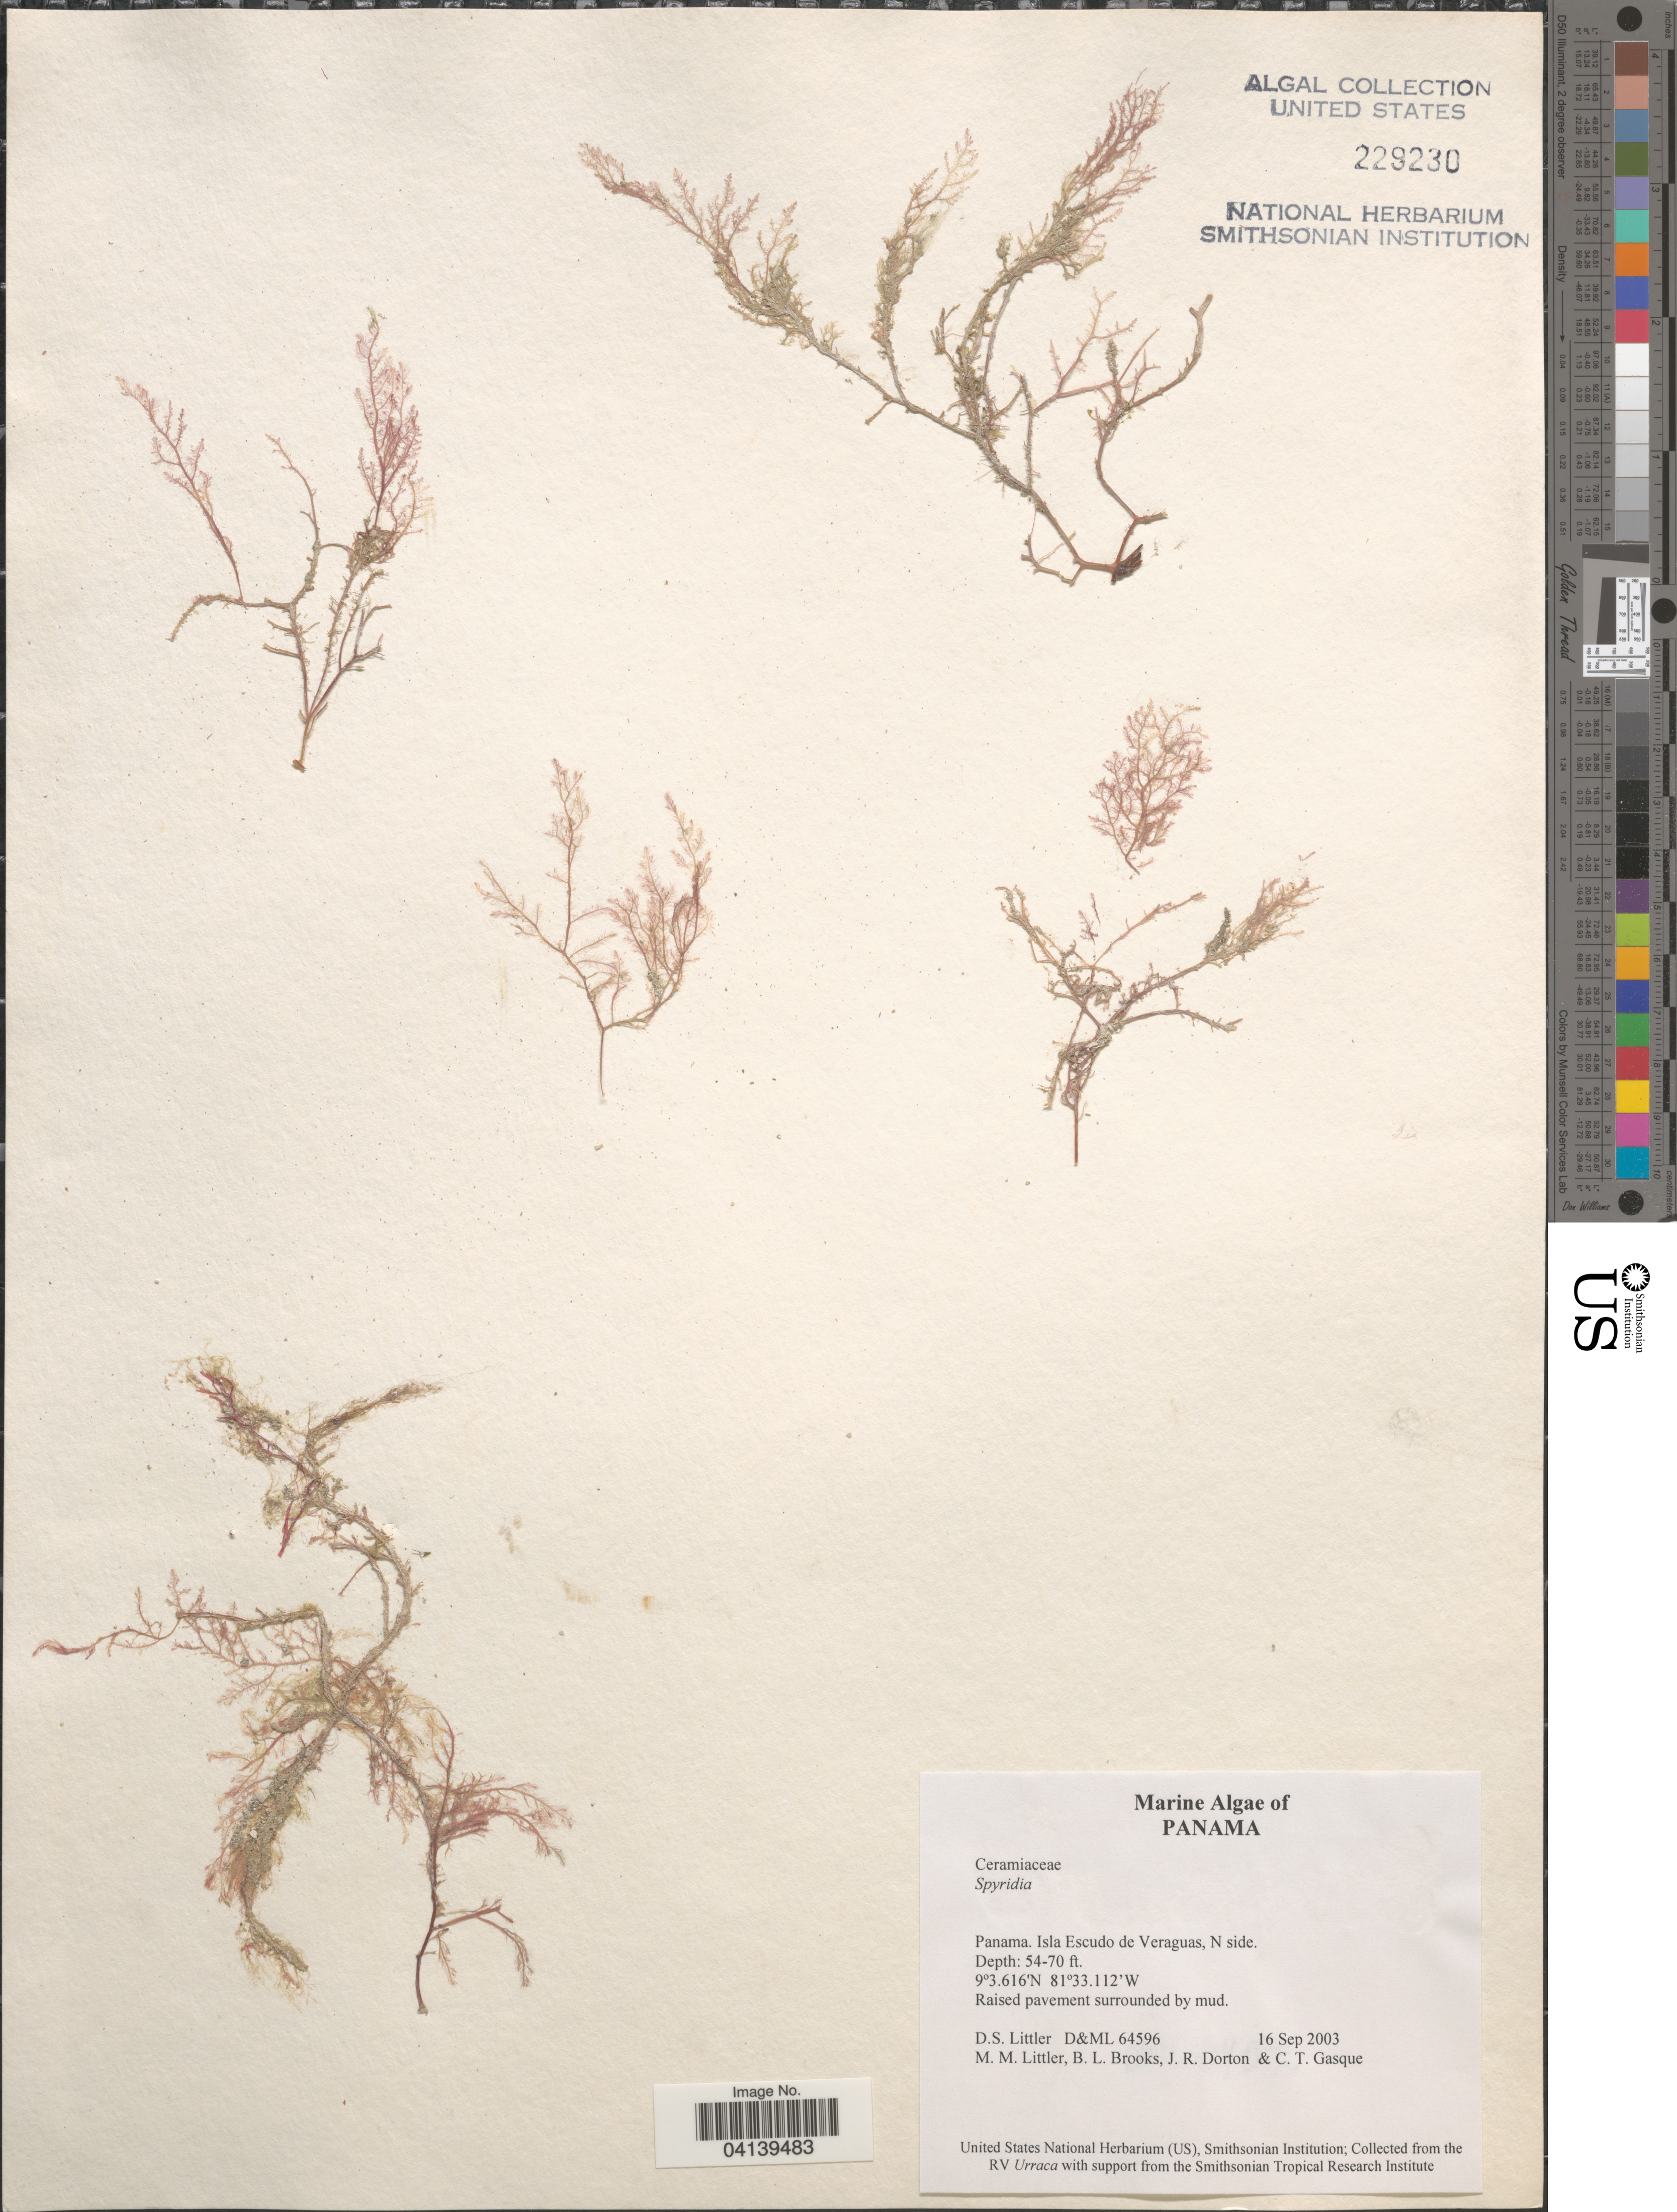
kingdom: Plantae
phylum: Rhodophyta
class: Florideophyceae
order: Ceramiales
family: Spyridiaceae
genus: Spyridia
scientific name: Spyridia sp.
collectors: D. S. Littler, B. Brooks, J. Dorton & C. Gasque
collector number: D&ML64596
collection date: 2003-09-16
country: Panama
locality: Isla Escudo de Veraguas, N side.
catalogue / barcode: US 229230